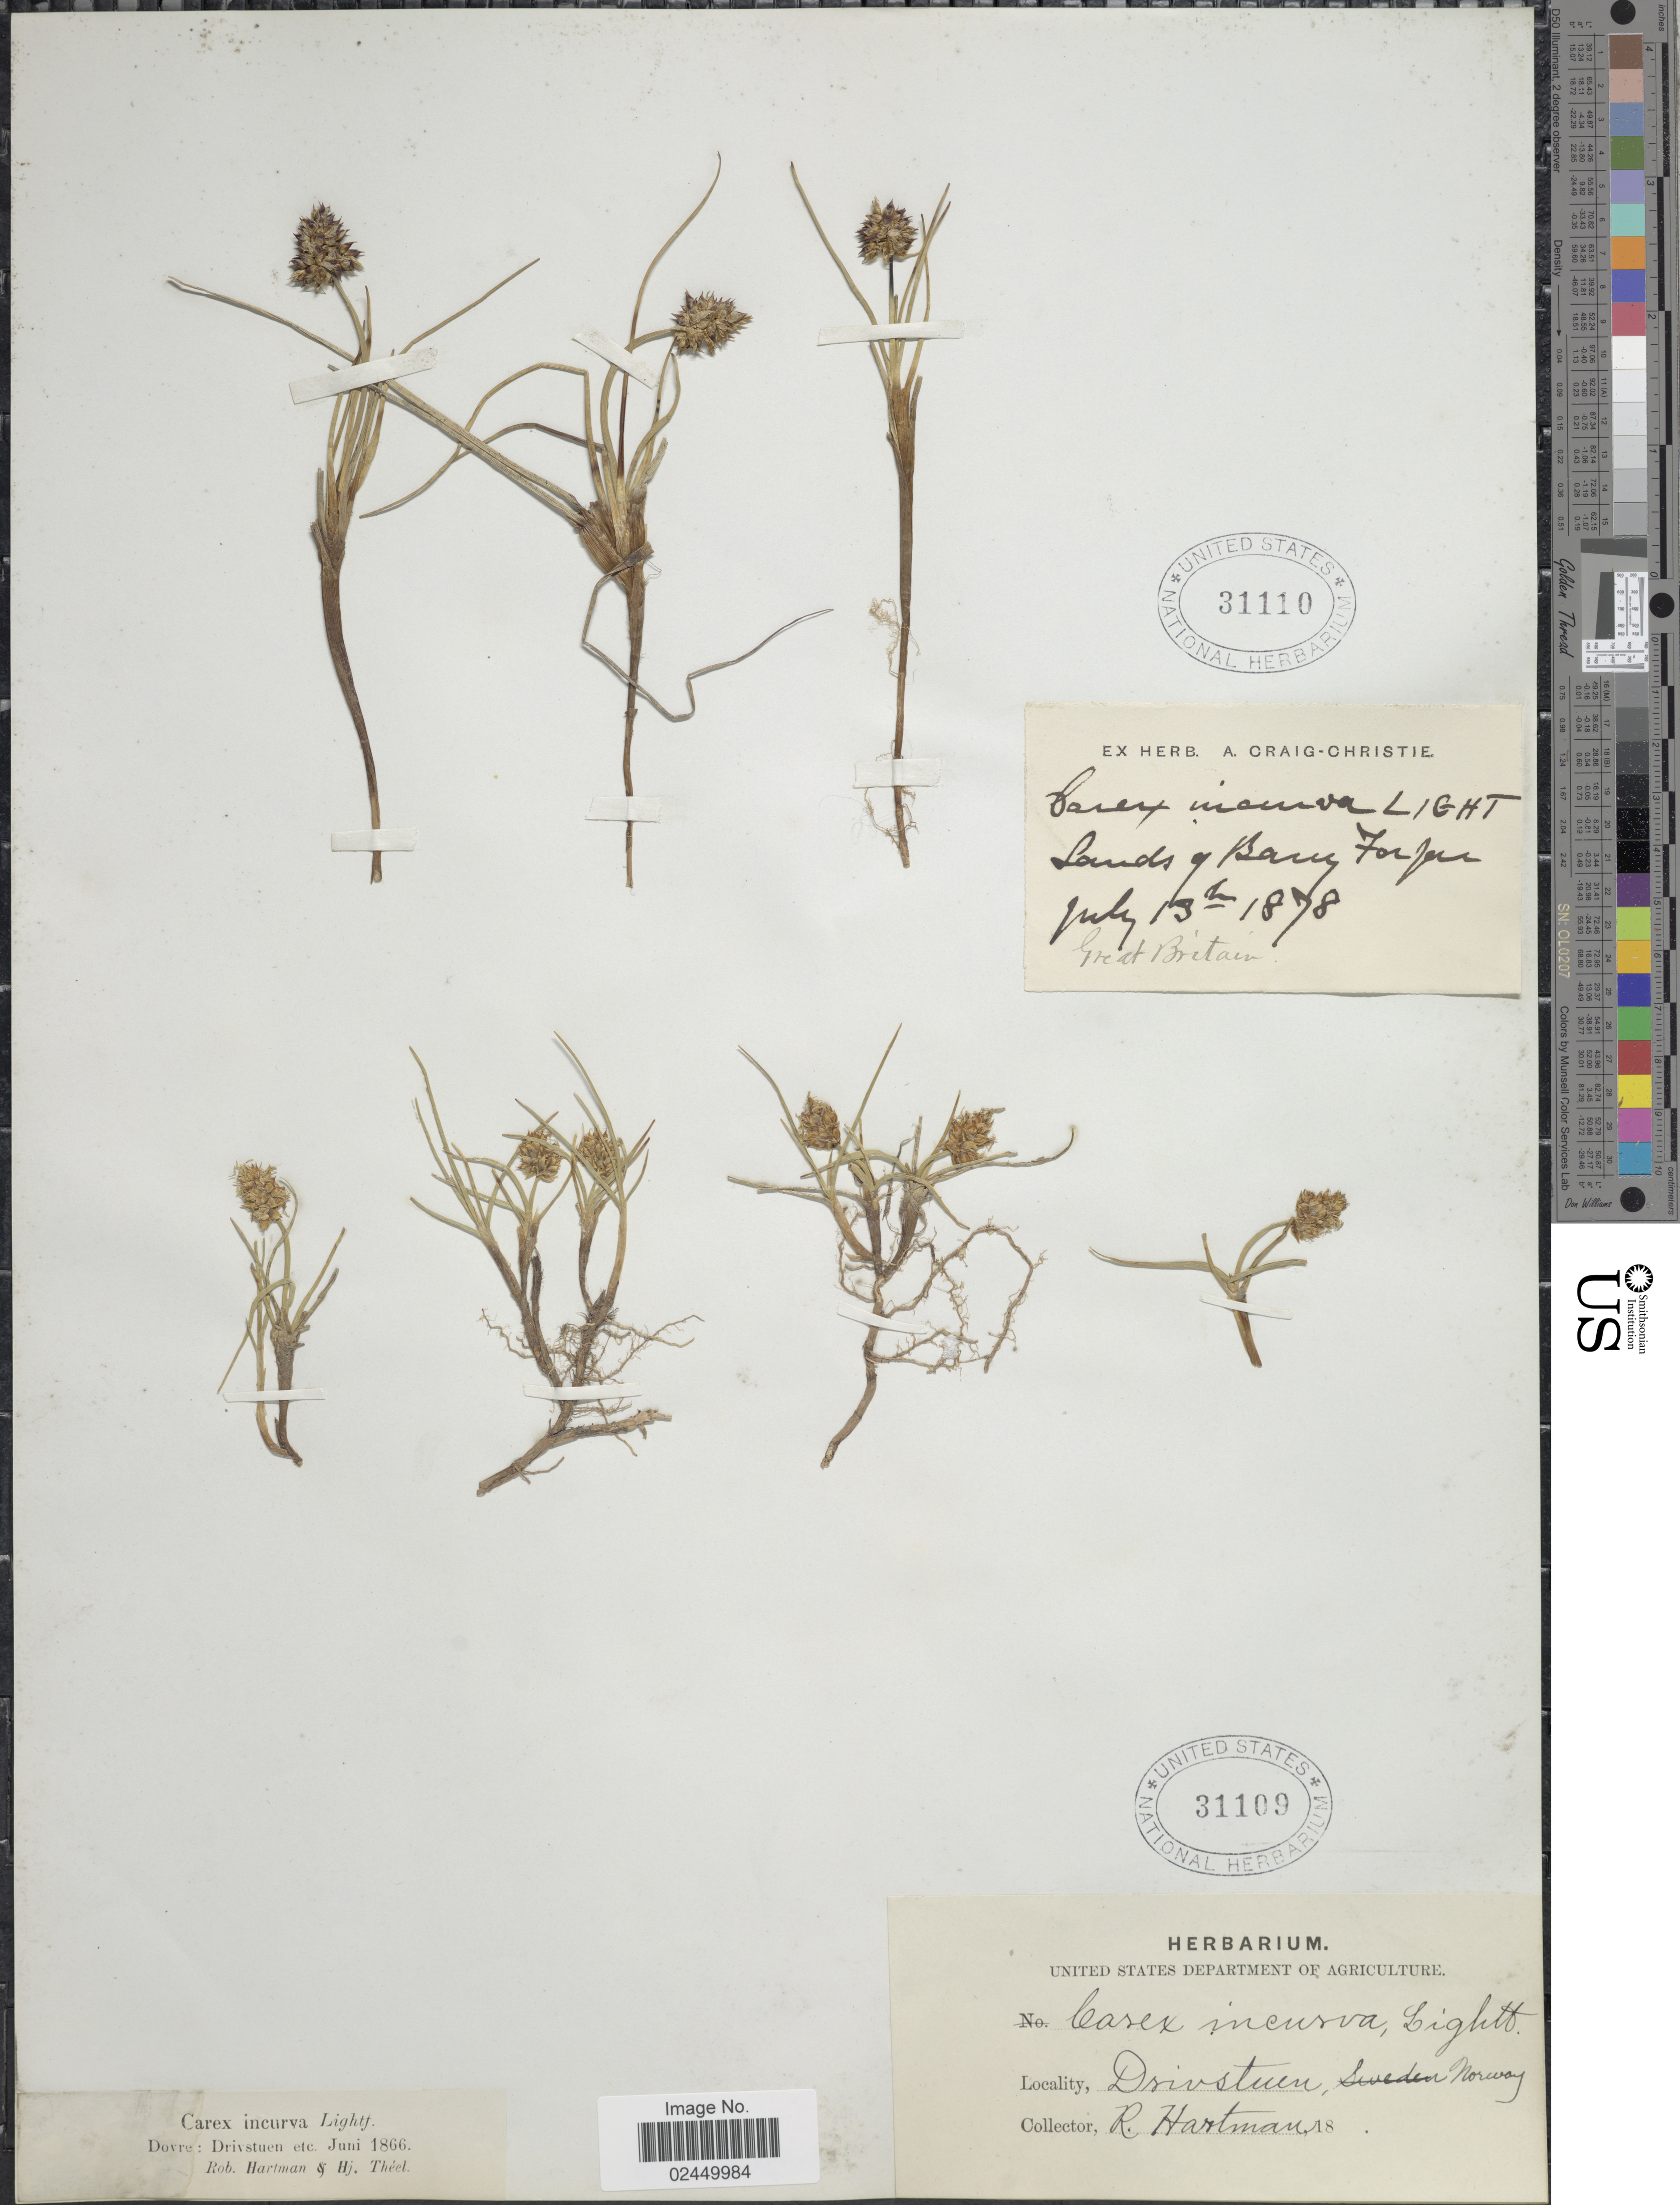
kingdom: Plantae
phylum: Tracheophyta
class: Liliopsida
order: Poales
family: Cyperaceae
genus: Carex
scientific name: Carex maritima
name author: Gunnerus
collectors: R. W. Hartman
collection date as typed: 18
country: Norway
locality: Drivstuen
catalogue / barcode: US 31109